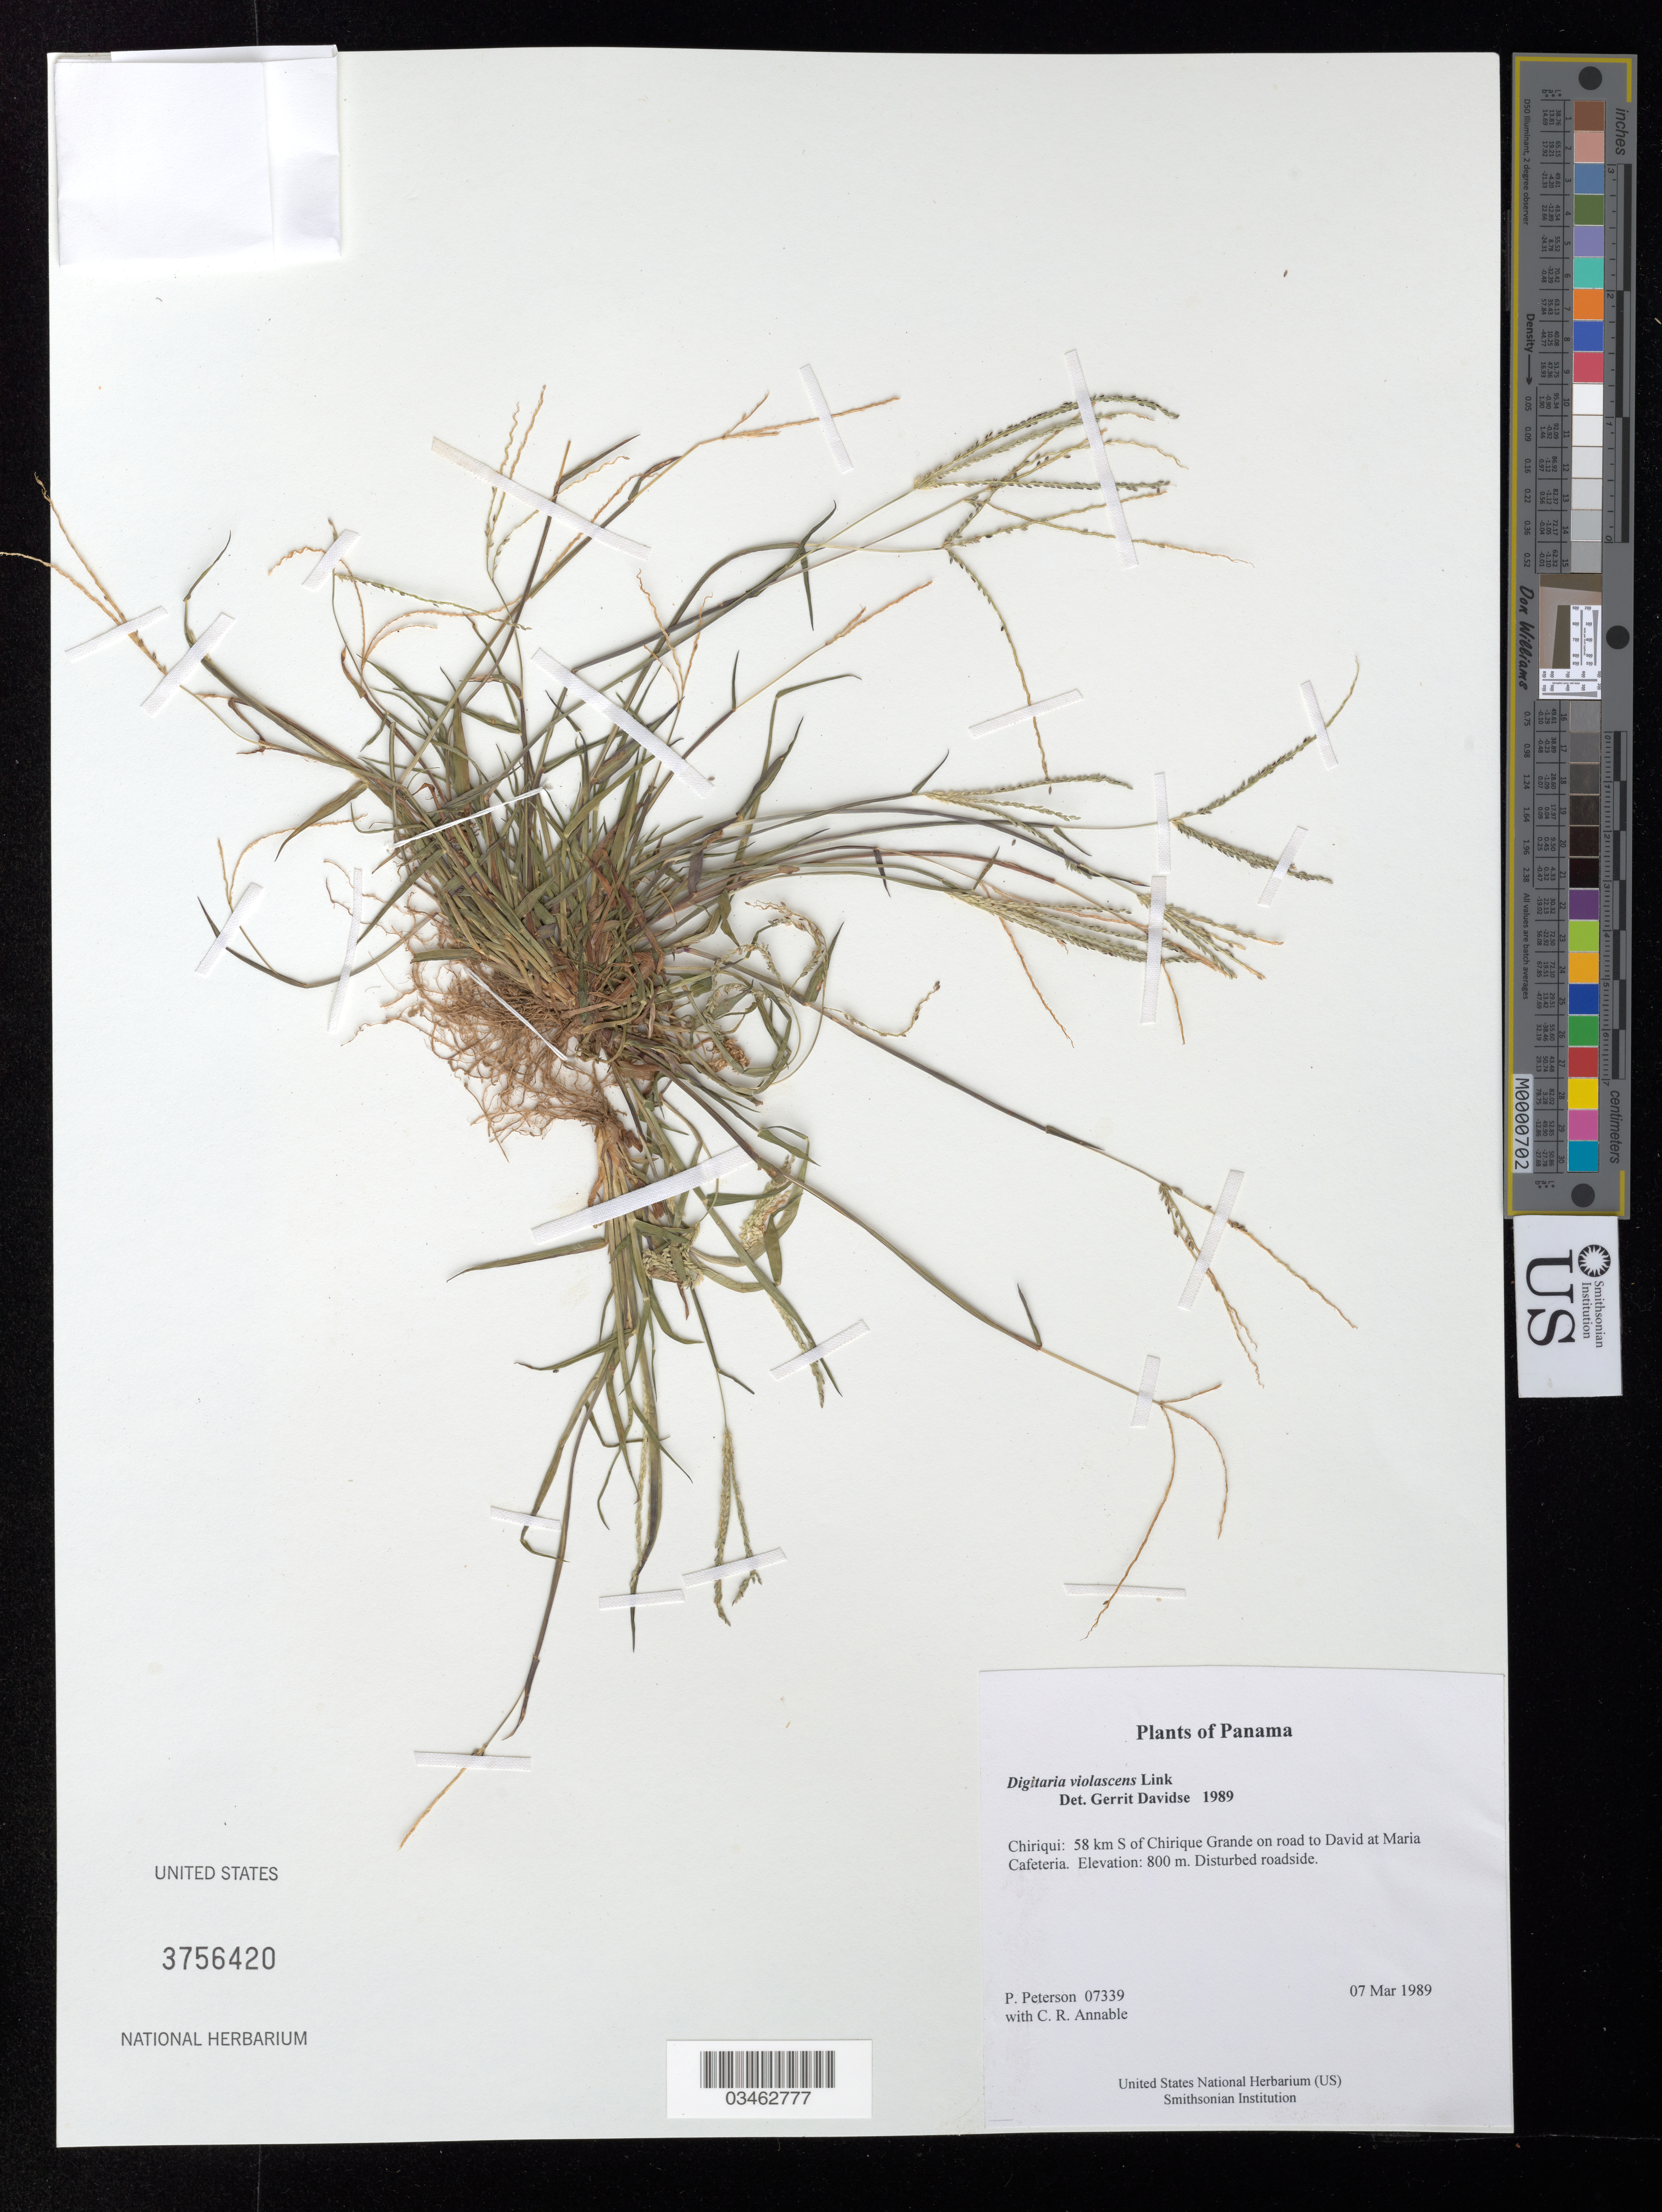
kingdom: Plantae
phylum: Tracheophyta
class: Liliopsida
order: Poales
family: Poaceae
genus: Digitaria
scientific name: Digitaria violascens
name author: Link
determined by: Davidse, Gerrit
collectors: P. M. Peterson & C. R. Annable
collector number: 07339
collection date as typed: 07 Mar 1989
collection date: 1989-03-07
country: Panama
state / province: Chiriqui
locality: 58 km S of Chirique Grande on road to David at Maria Cafeteria.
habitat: Disturbed roadside.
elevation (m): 800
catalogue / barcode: US 3756420